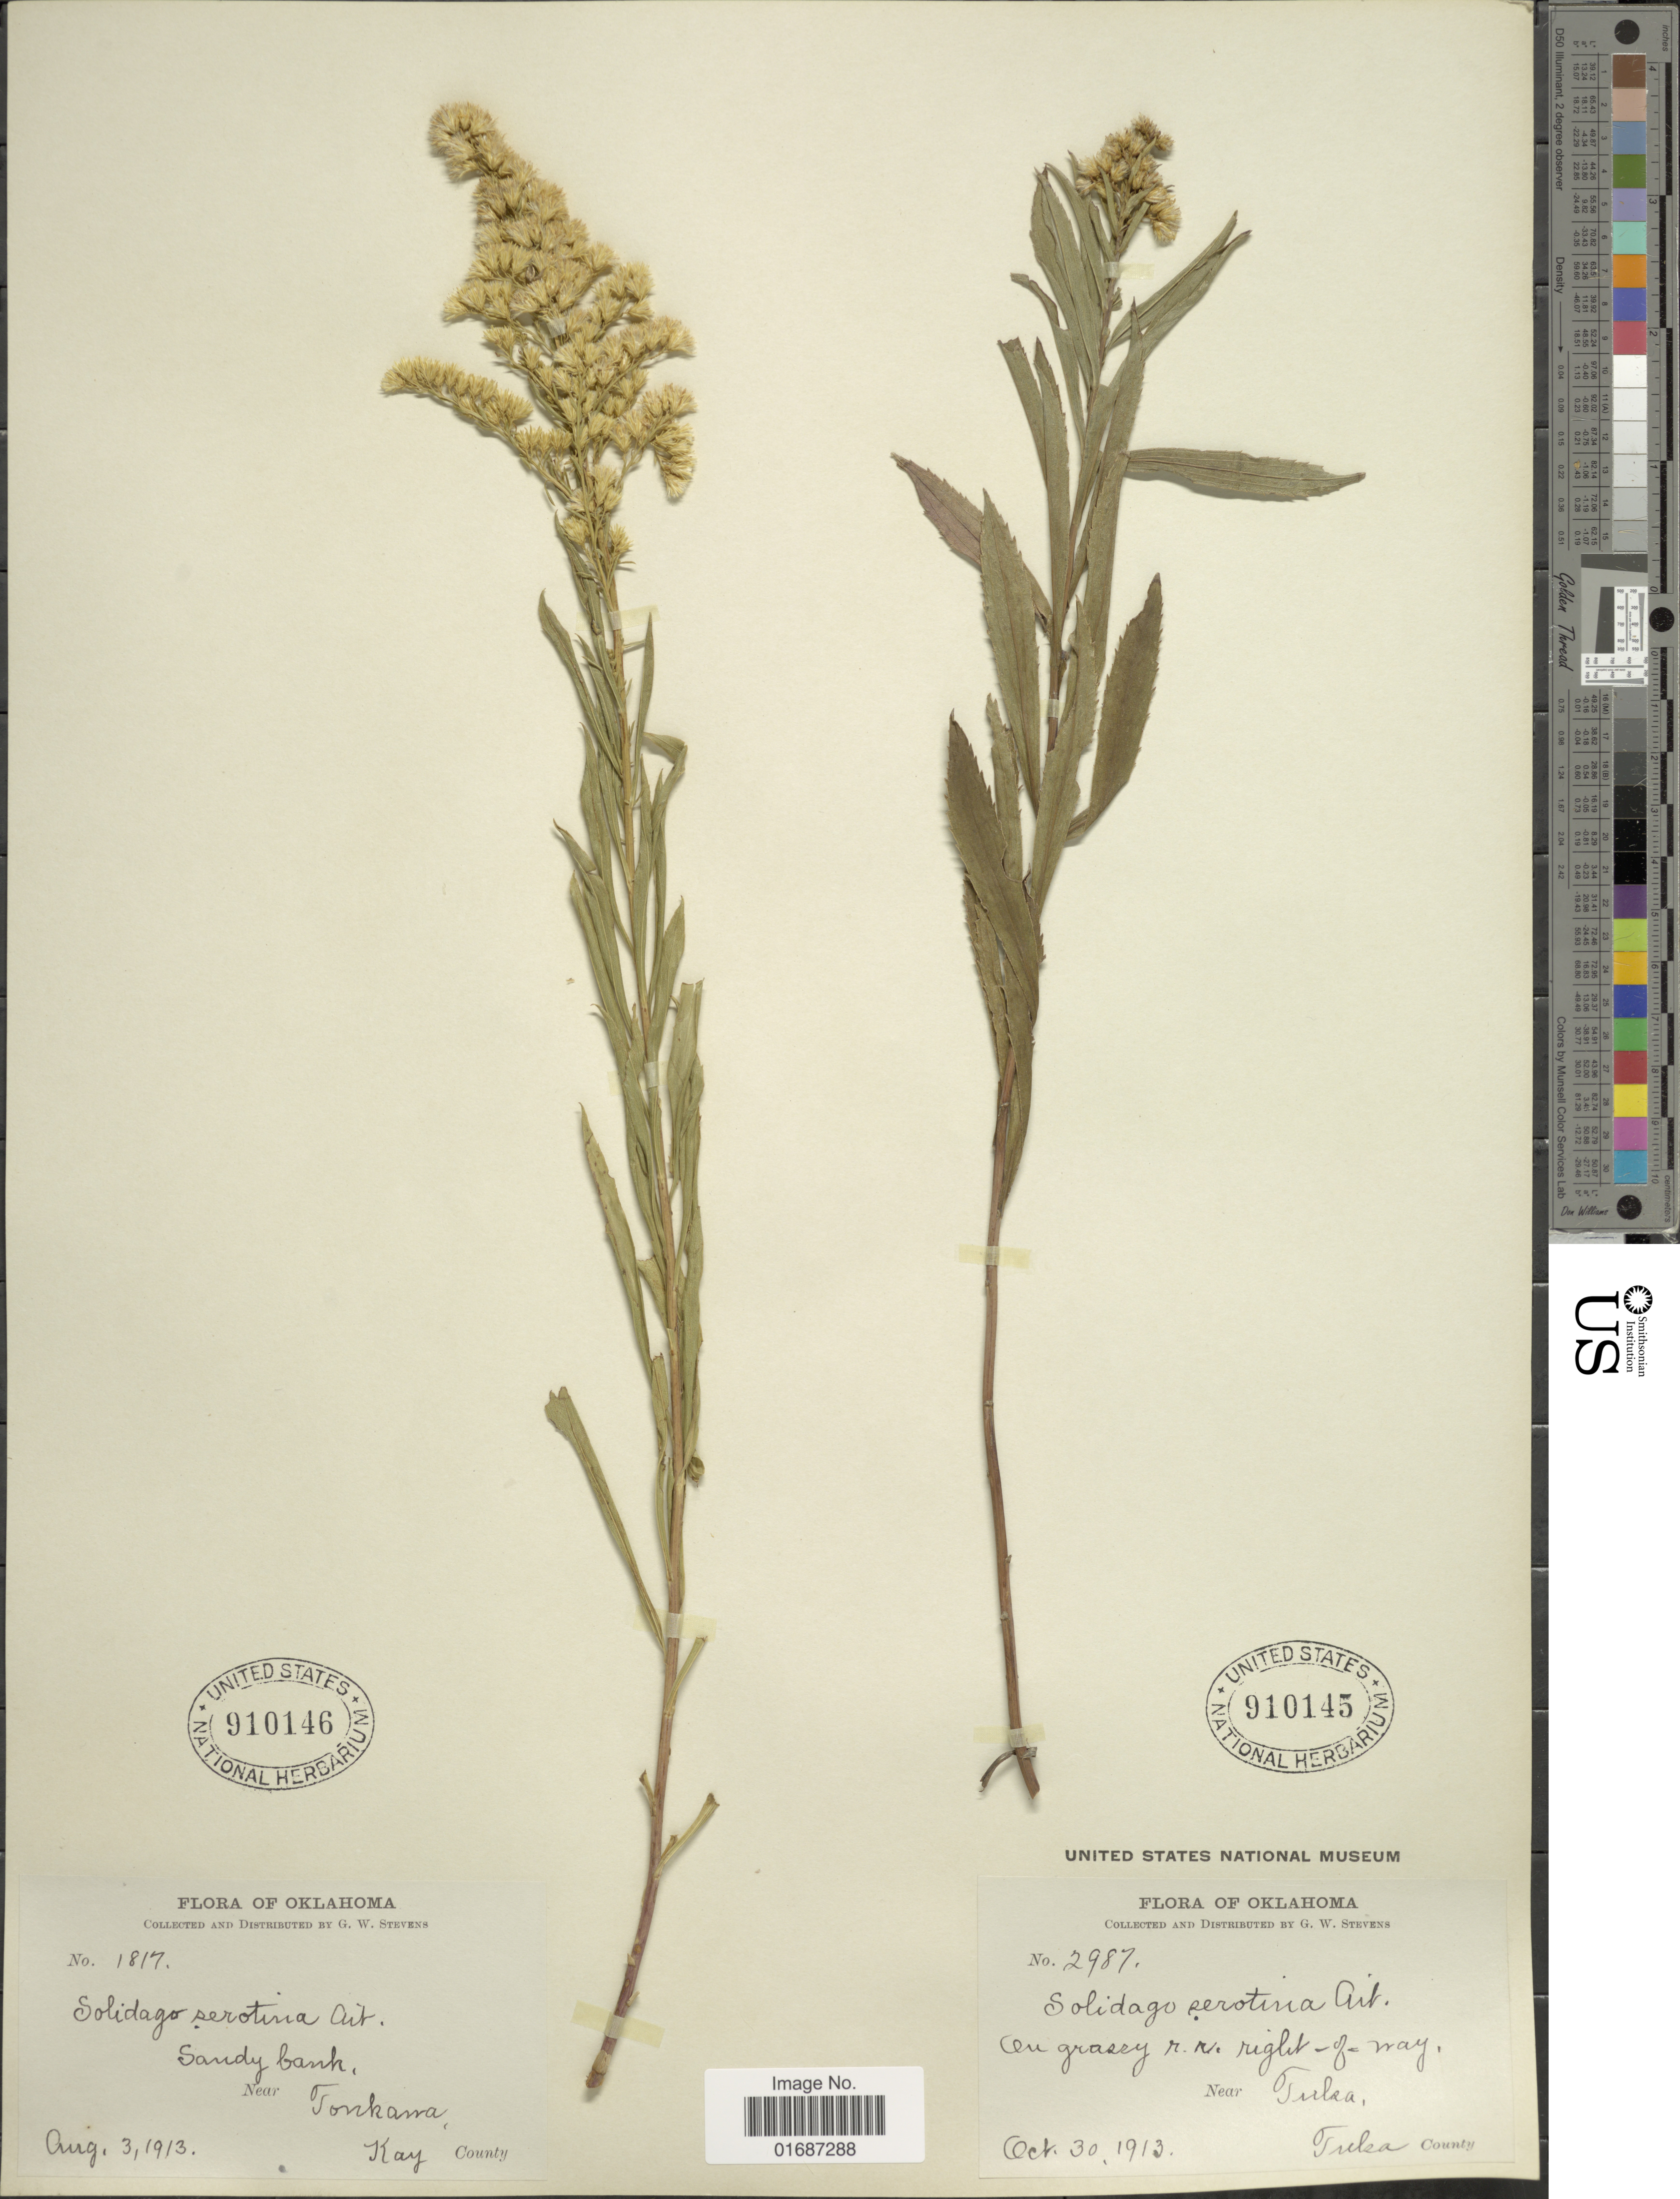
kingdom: Plantae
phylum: Tracheophyta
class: Magnoliopsida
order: Asterales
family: Asteraceae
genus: Solidago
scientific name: Solidago gigantea var. leiophylla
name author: Fernald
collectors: G. W. Stevens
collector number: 2987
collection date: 1913-10-30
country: United States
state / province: Oklahoma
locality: On grassy r.r. right-of-way. Near Tulsa, Tulsa County.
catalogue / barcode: US 910145-2